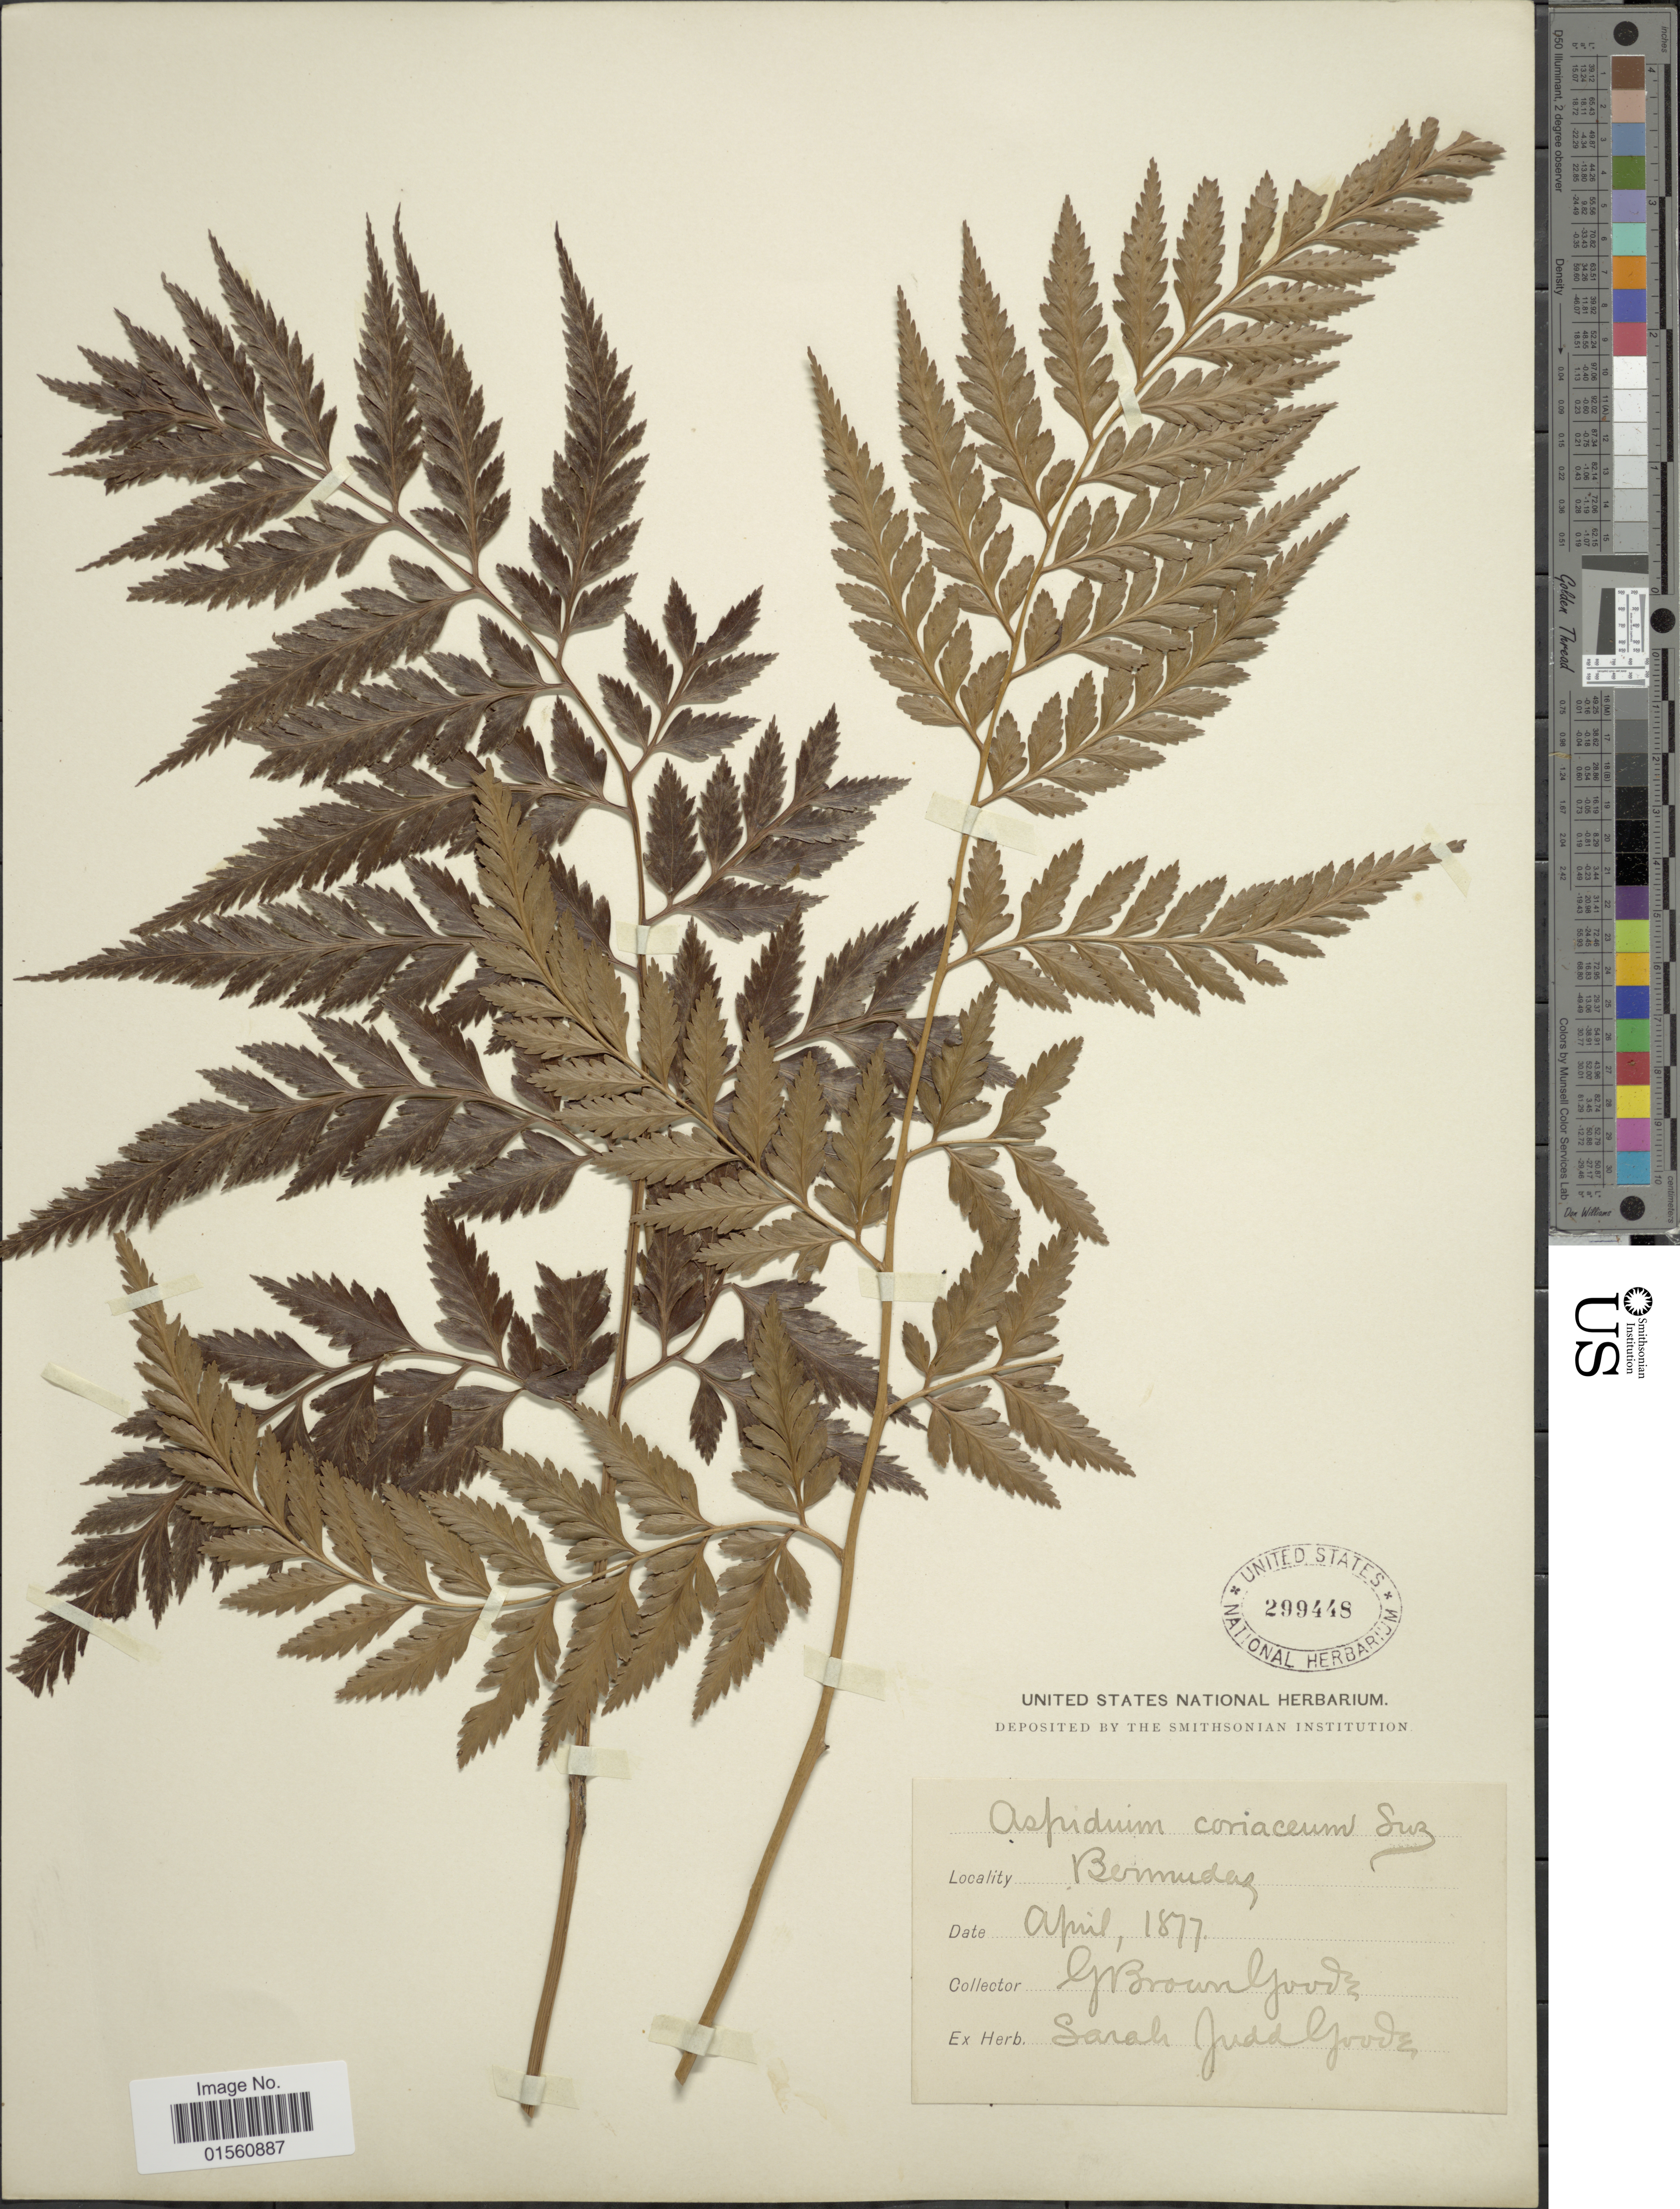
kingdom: Plantae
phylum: Tracheophyta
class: Polypodiopsida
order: Polypodiales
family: Dryopteridaceae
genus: Rumohra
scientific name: Rumohra adiantiformis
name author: (G. Forst.) Ching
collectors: G. Goode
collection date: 1877-04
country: Bermuda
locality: Bermudas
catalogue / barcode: US 299448